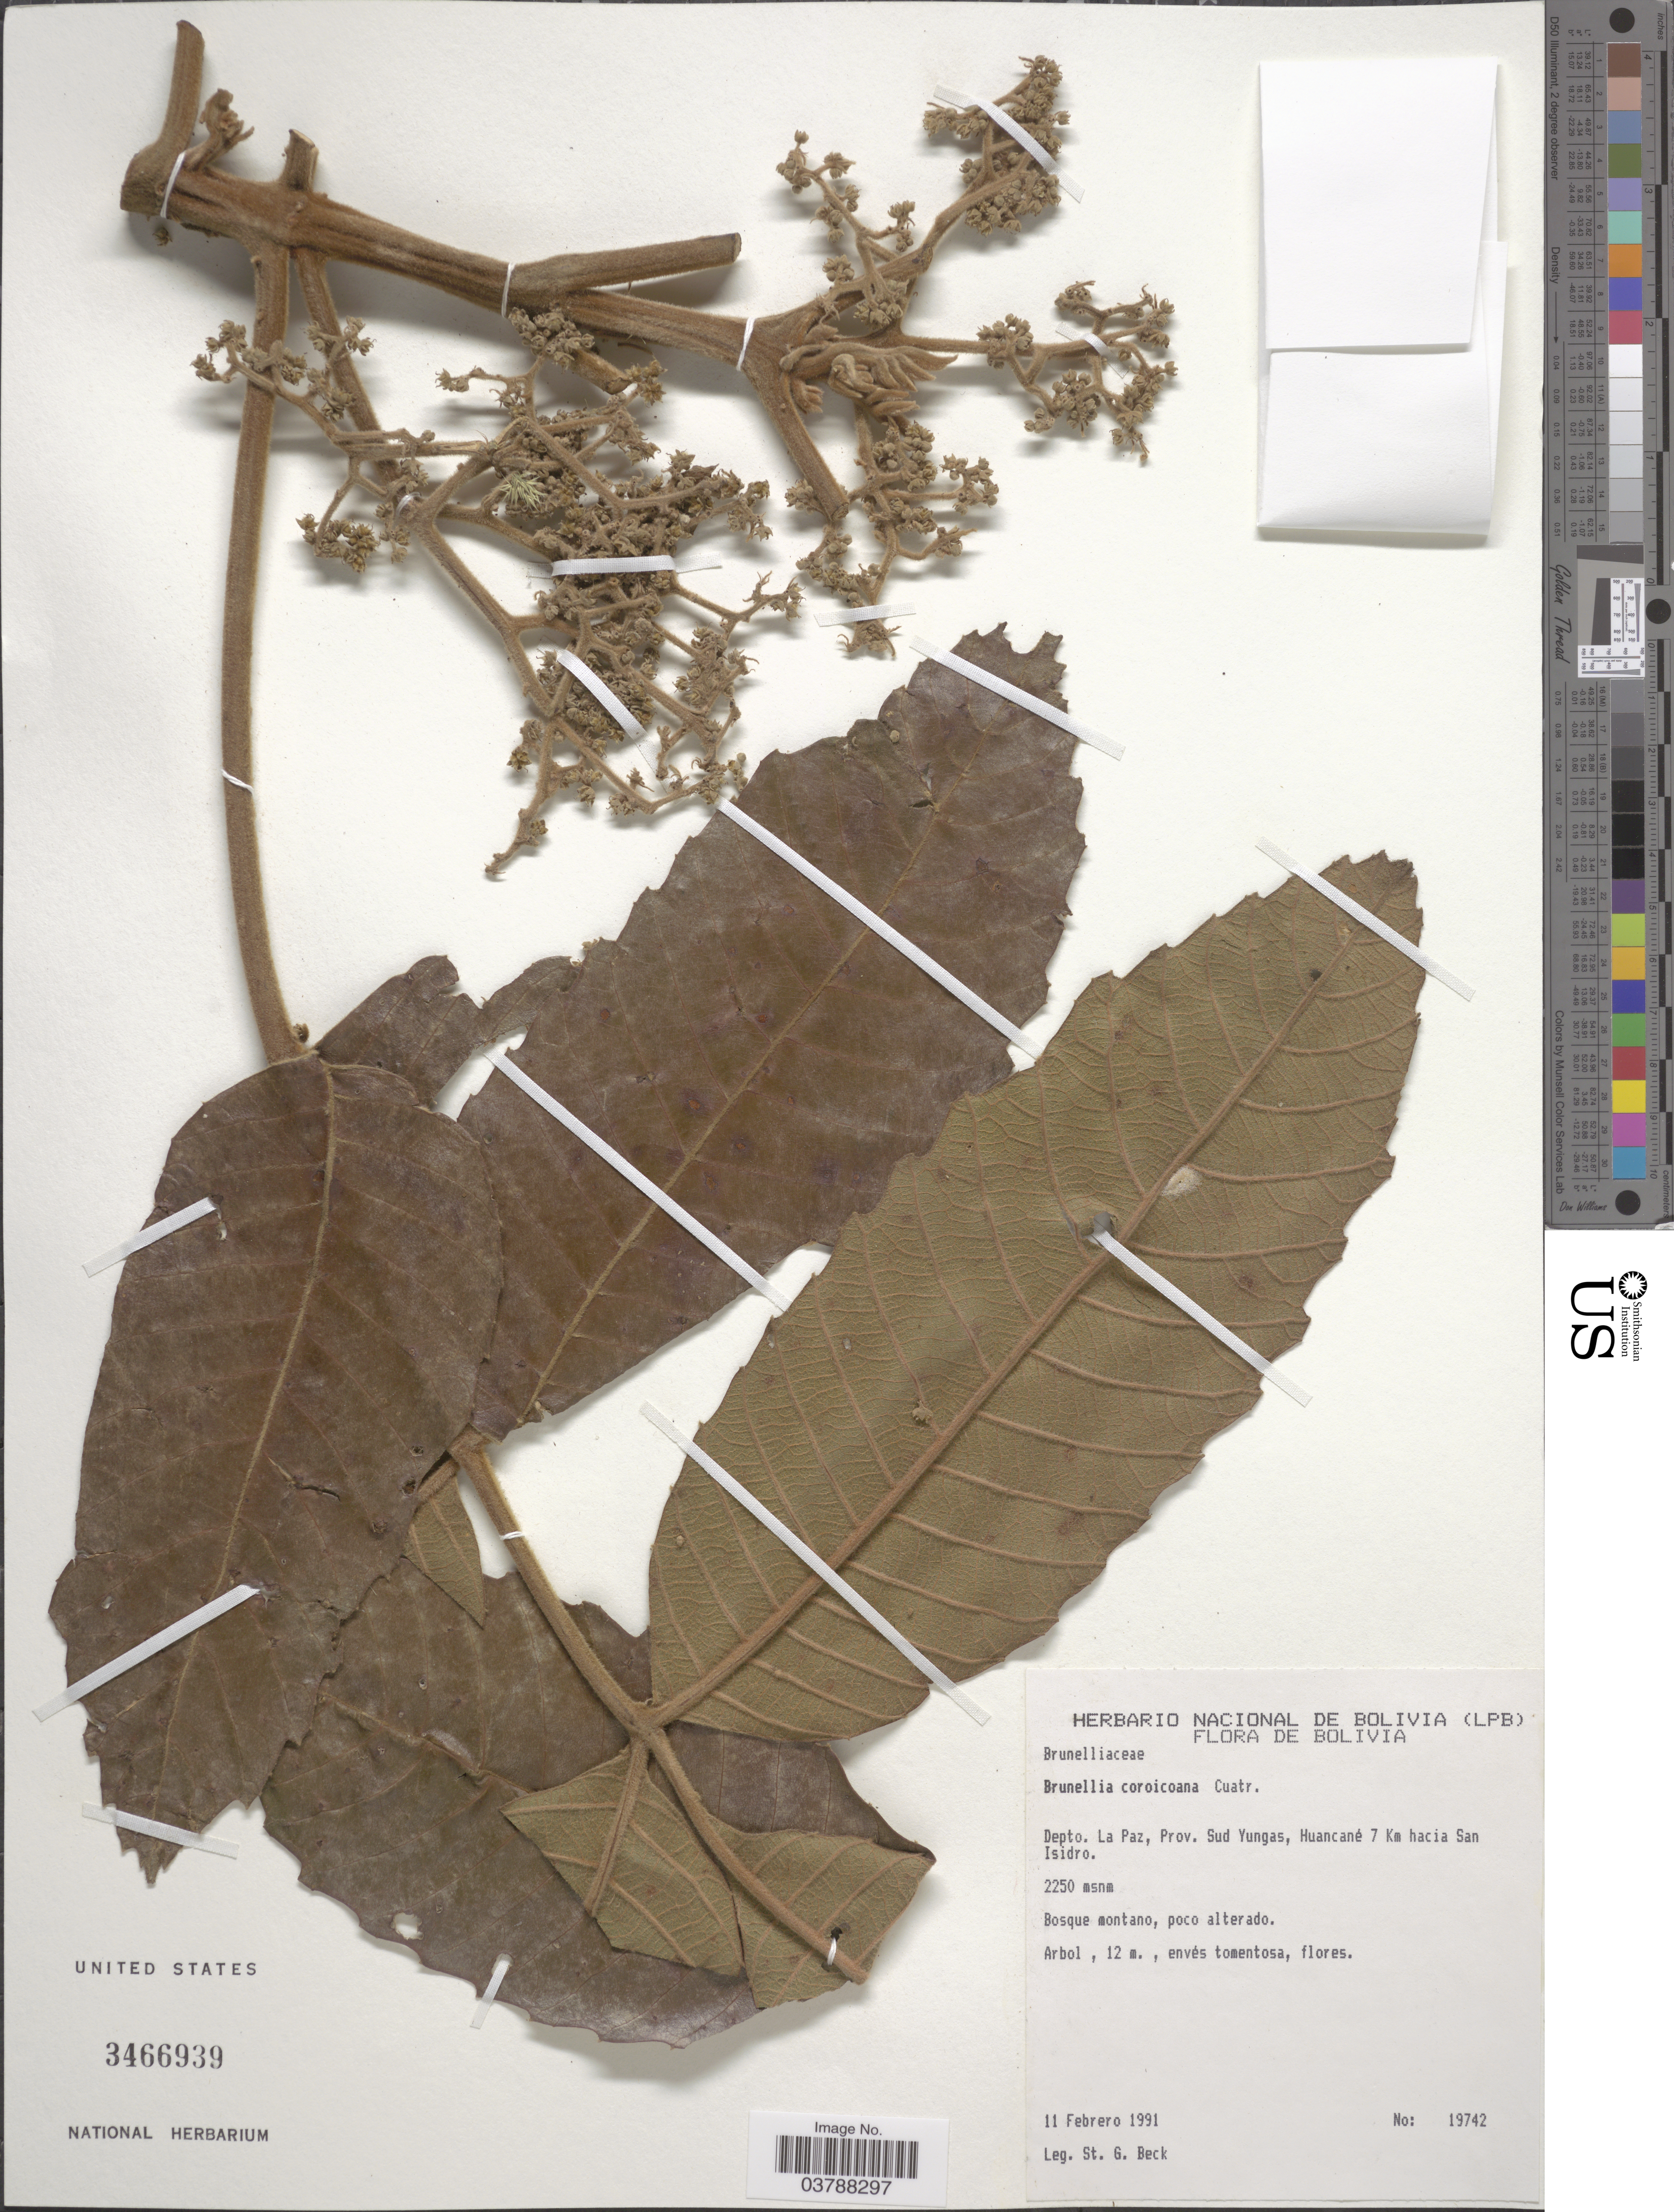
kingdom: Plantae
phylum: Tracheophyta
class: Magnoliopsida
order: Oxalidales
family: Brunelliaceae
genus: Brunellia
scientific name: Brunellia coroicoana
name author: Cuatrec.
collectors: S. G. Beck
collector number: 19742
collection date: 1991-02-11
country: Bolivia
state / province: La Paz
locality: Depto. La Paz, Prov. Sud Yungas, Huancané 7 Km hacia San Isidro.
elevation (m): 2250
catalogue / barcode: US 3466939